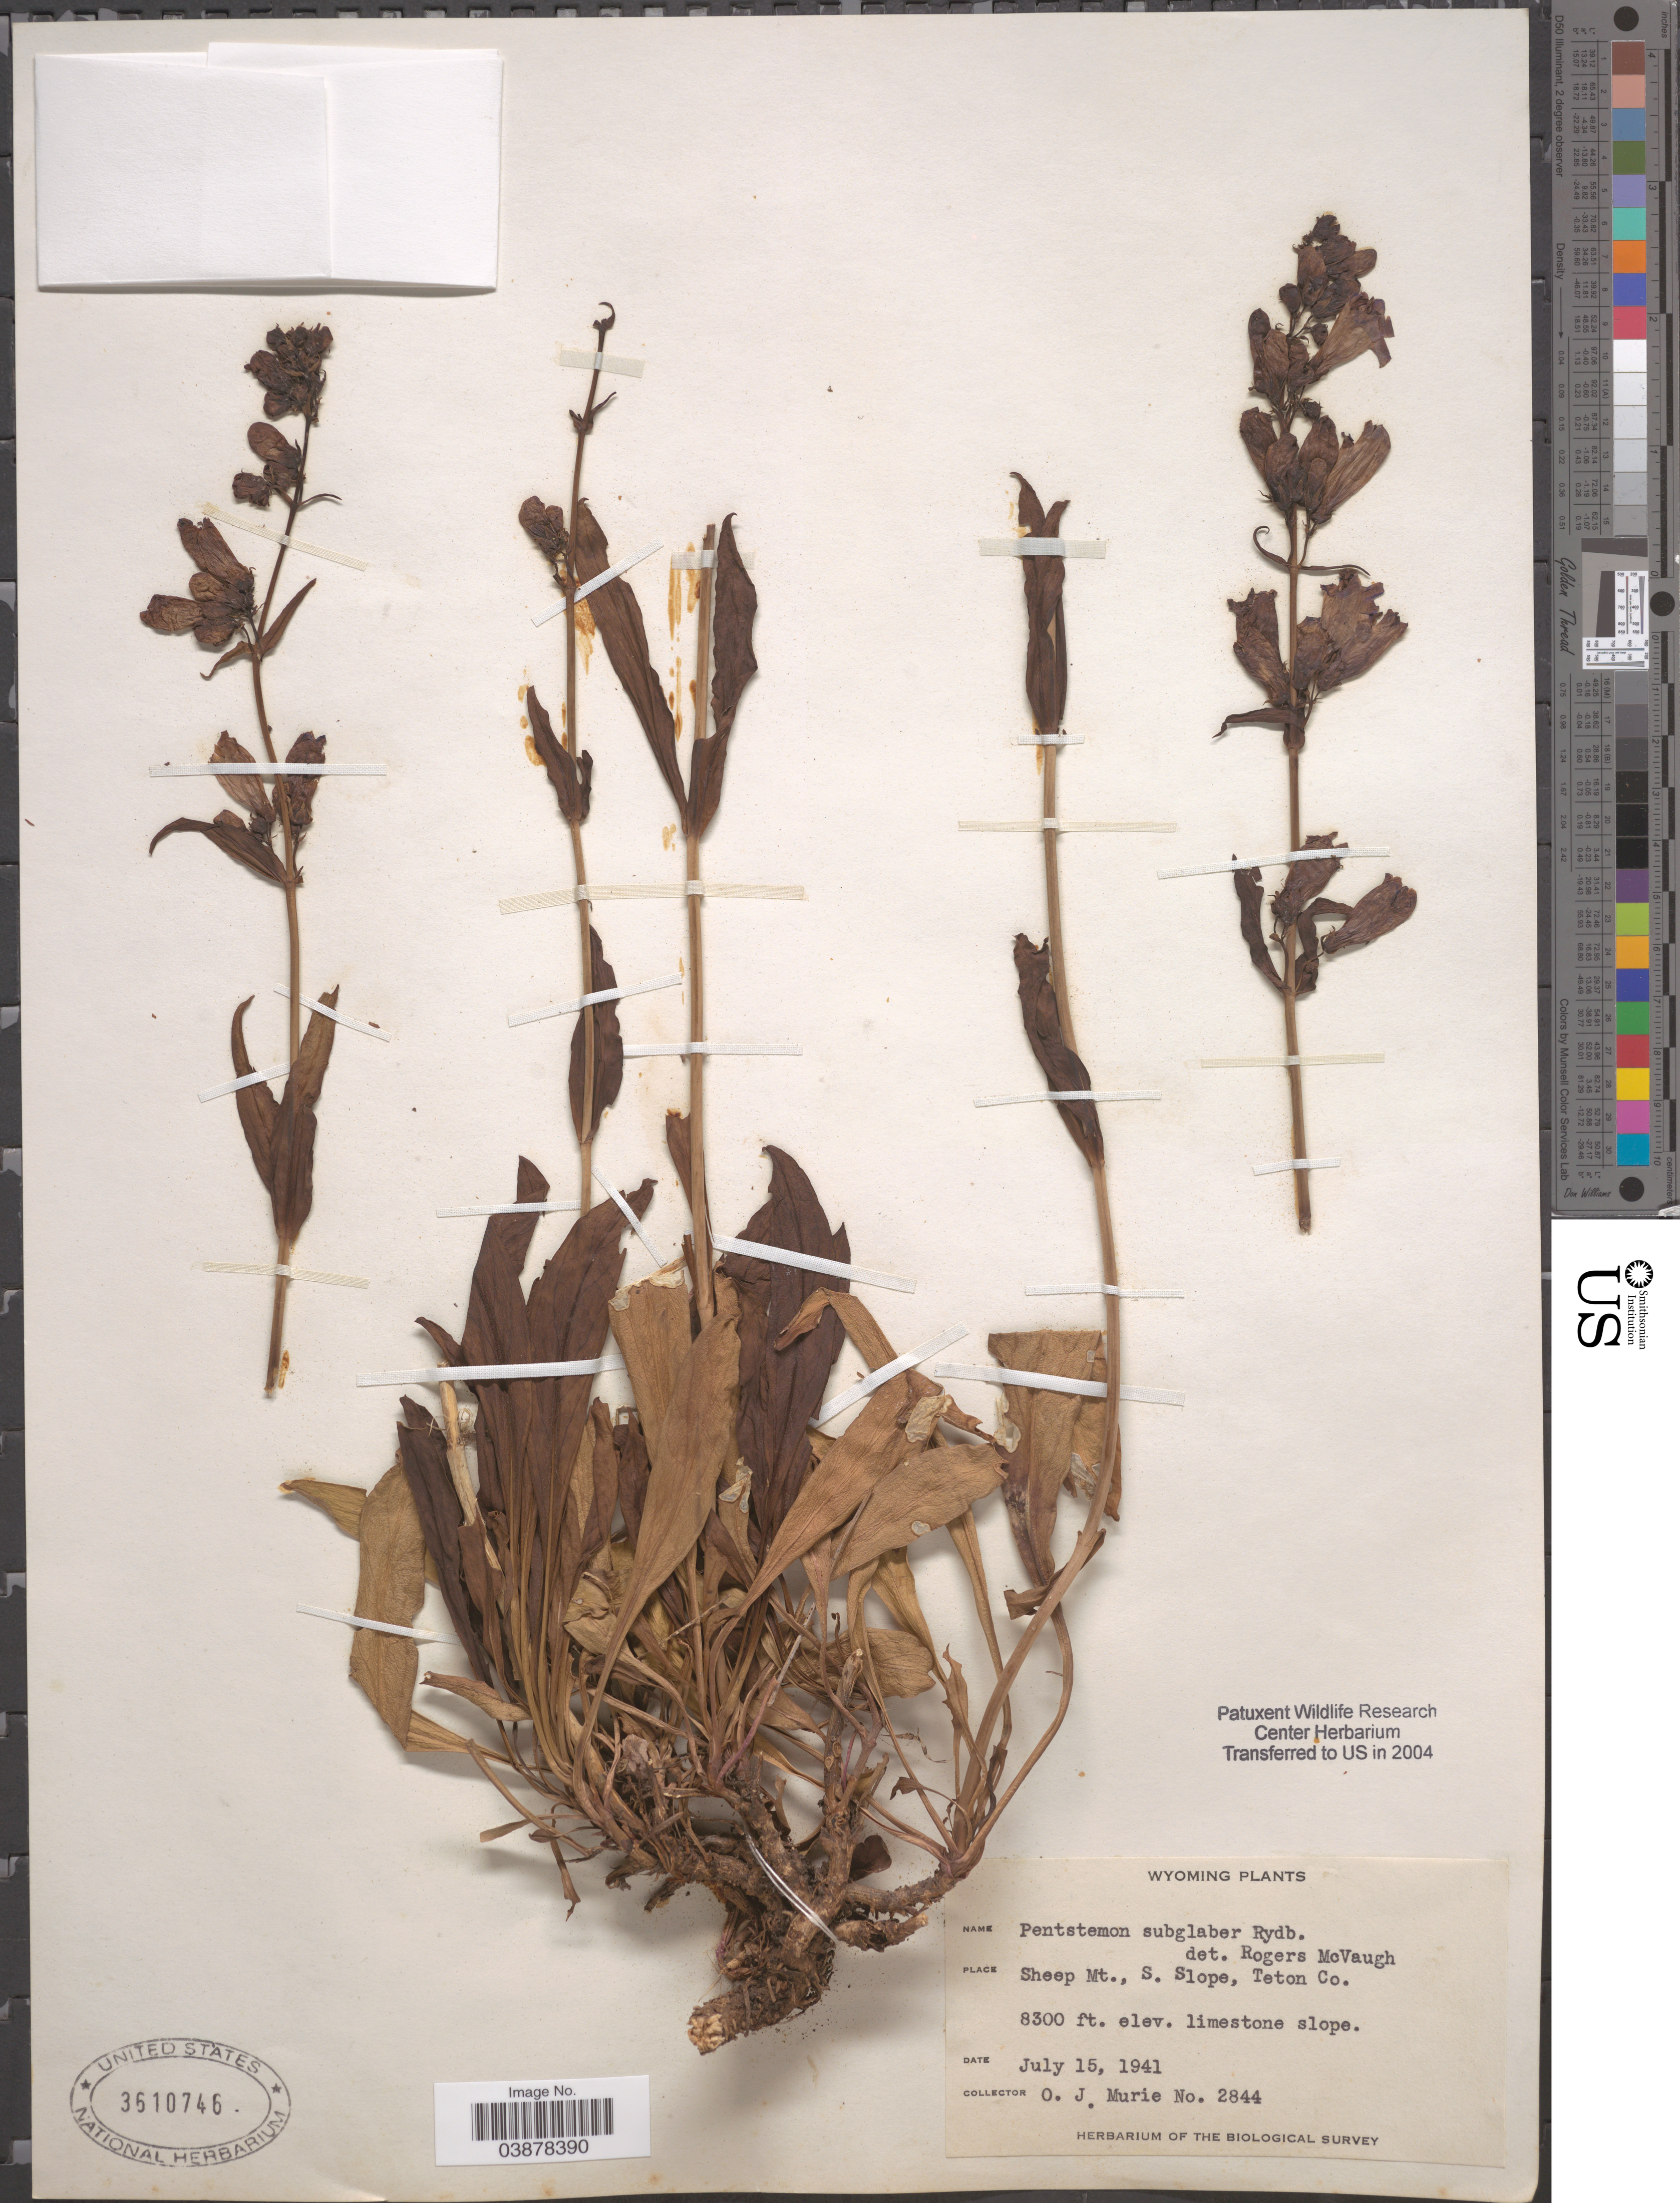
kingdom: Plantae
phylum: Tracheophyta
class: Magnoliopsida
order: Lamiales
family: Plantaginaceae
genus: Penstemon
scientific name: Penstemon subglaber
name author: Rydb.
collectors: O. Murie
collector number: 2844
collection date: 1941-07-15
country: United States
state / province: Wyoming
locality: Sheep Mt., S. Slope, Teton Co.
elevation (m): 2530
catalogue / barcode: US 3610746